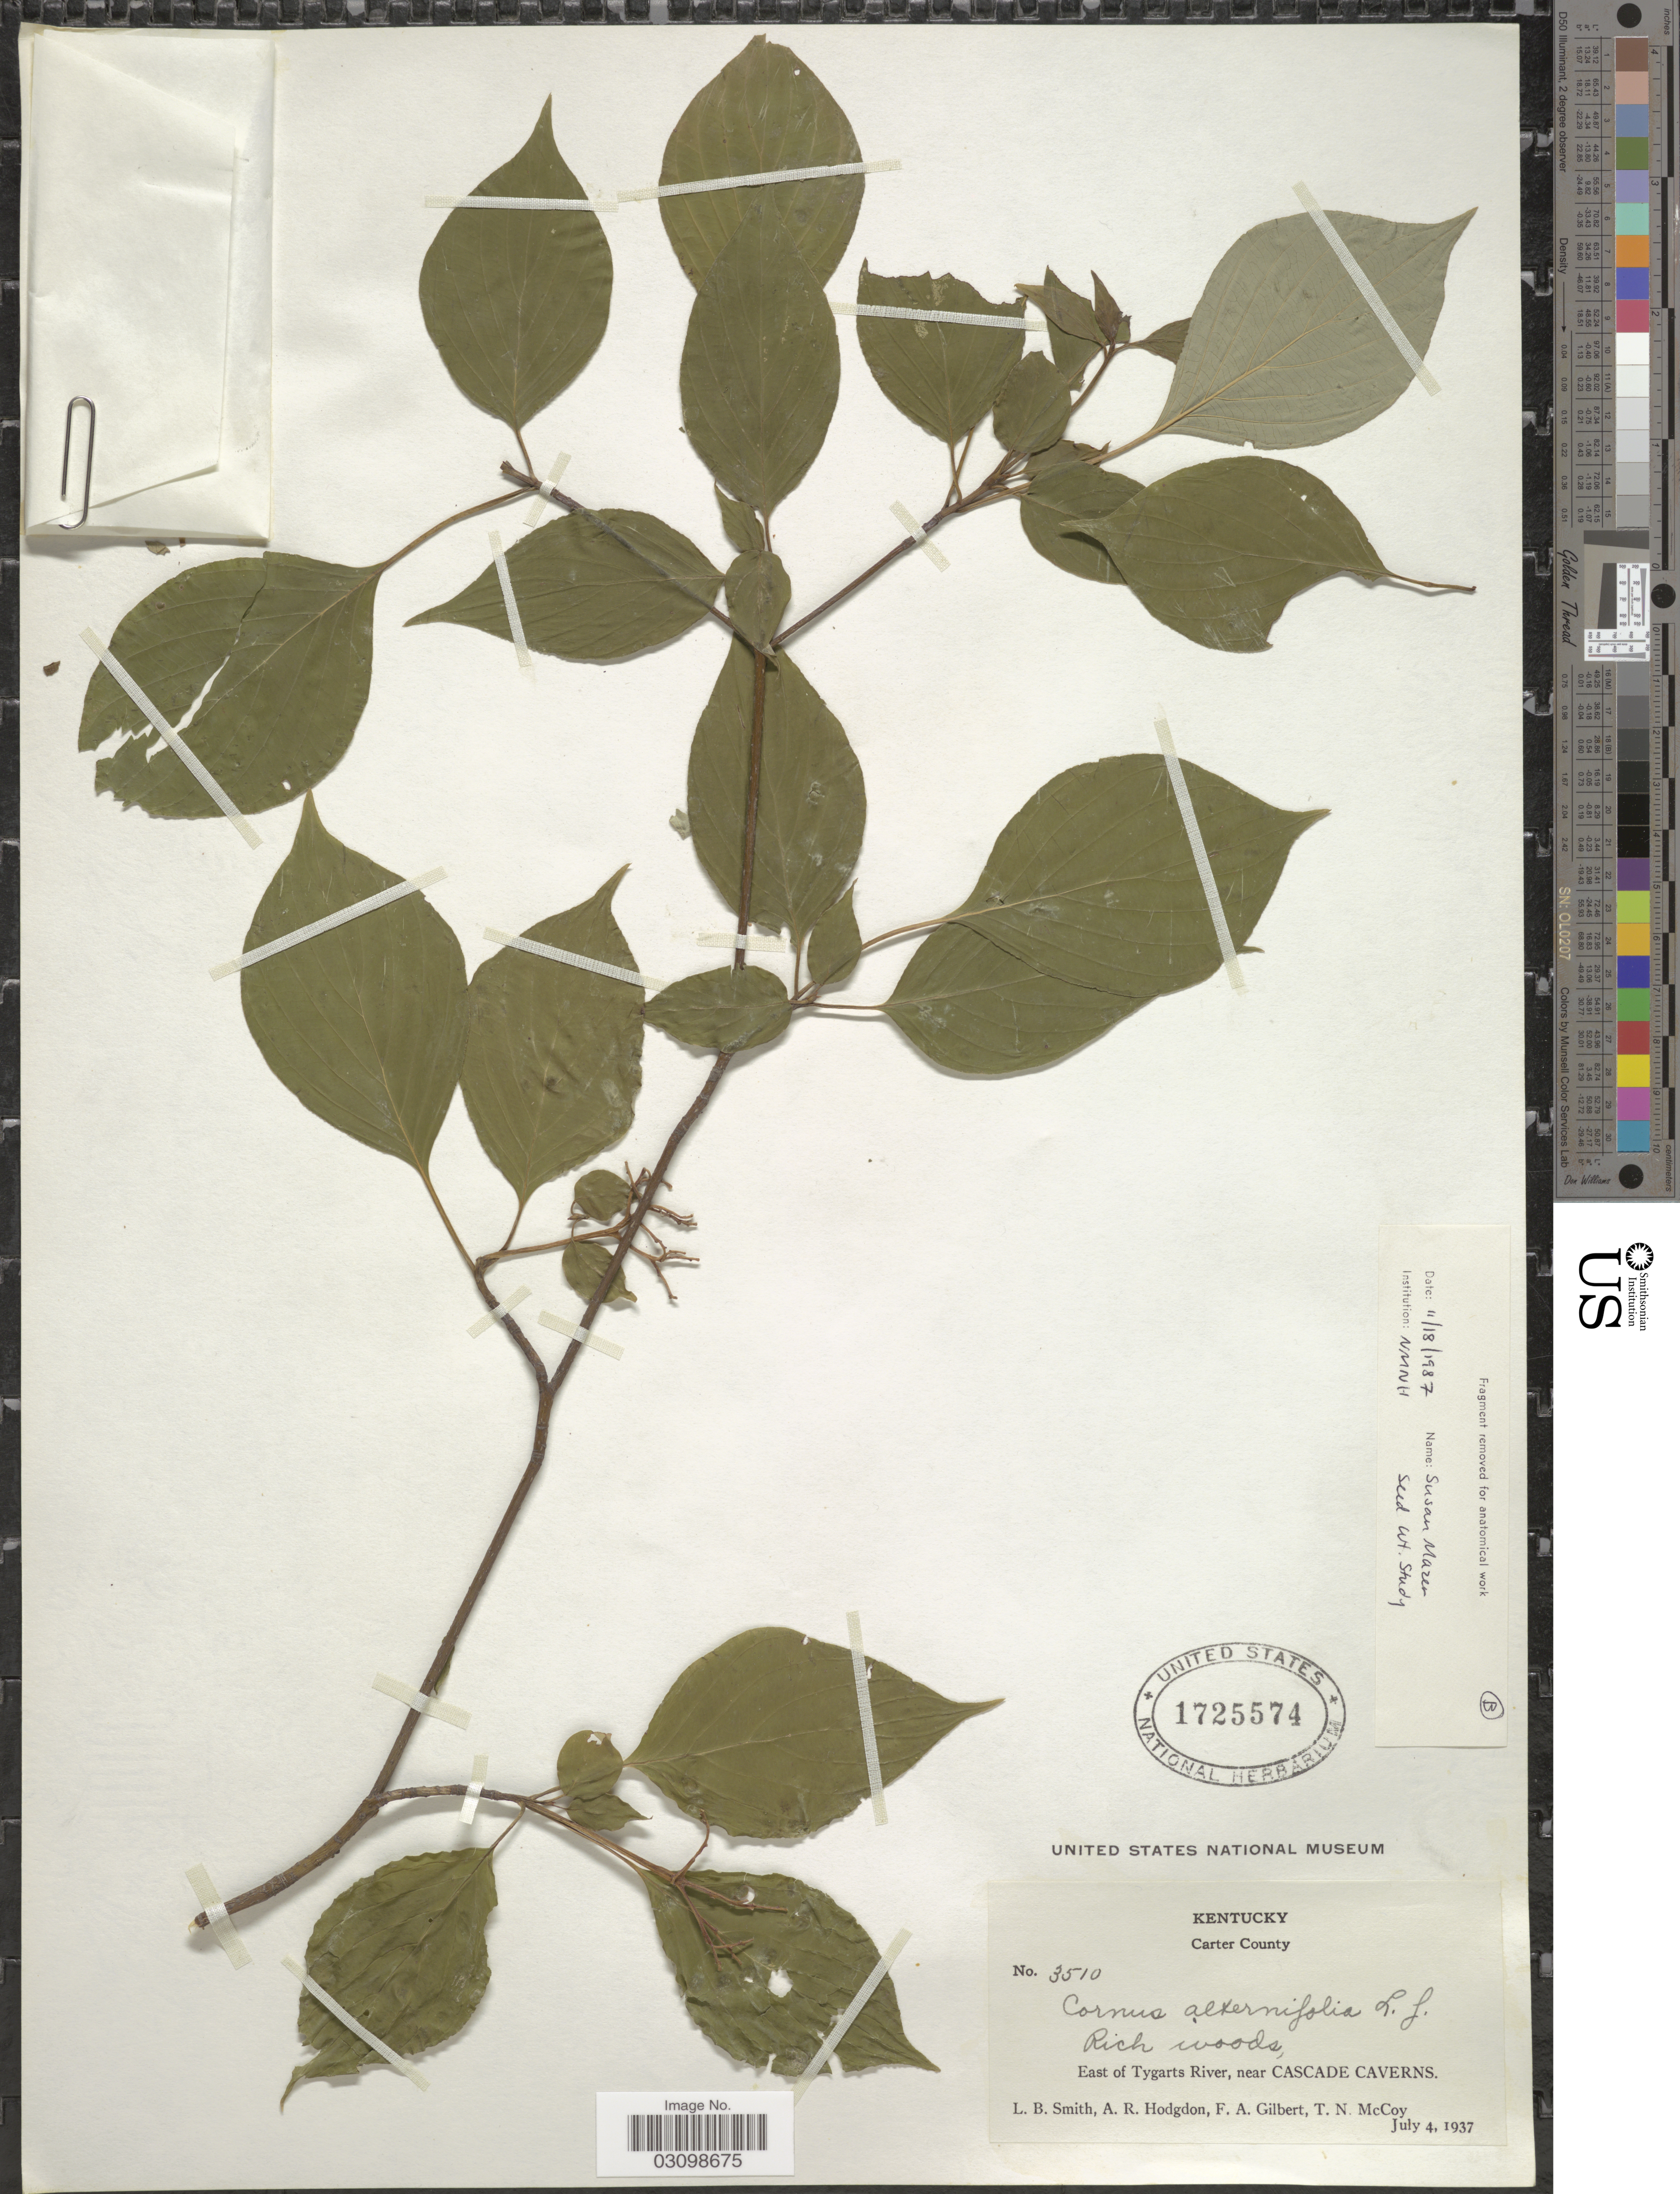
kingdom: Plantae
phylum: Tracheophyta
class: Magnoliopsida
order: Cornales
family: Cornaceae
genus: Cornus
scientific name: Cornus alternifolia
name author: L.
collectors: L. Smith, A. R. Hodgdon, F. A. Gilbert & T. N. McCoy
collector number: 3510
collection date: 1937-07-04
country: United States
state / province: Kentucky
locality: Carter County. East of Tygarts River, near Cascade Caverns.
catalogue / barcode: US 1725574